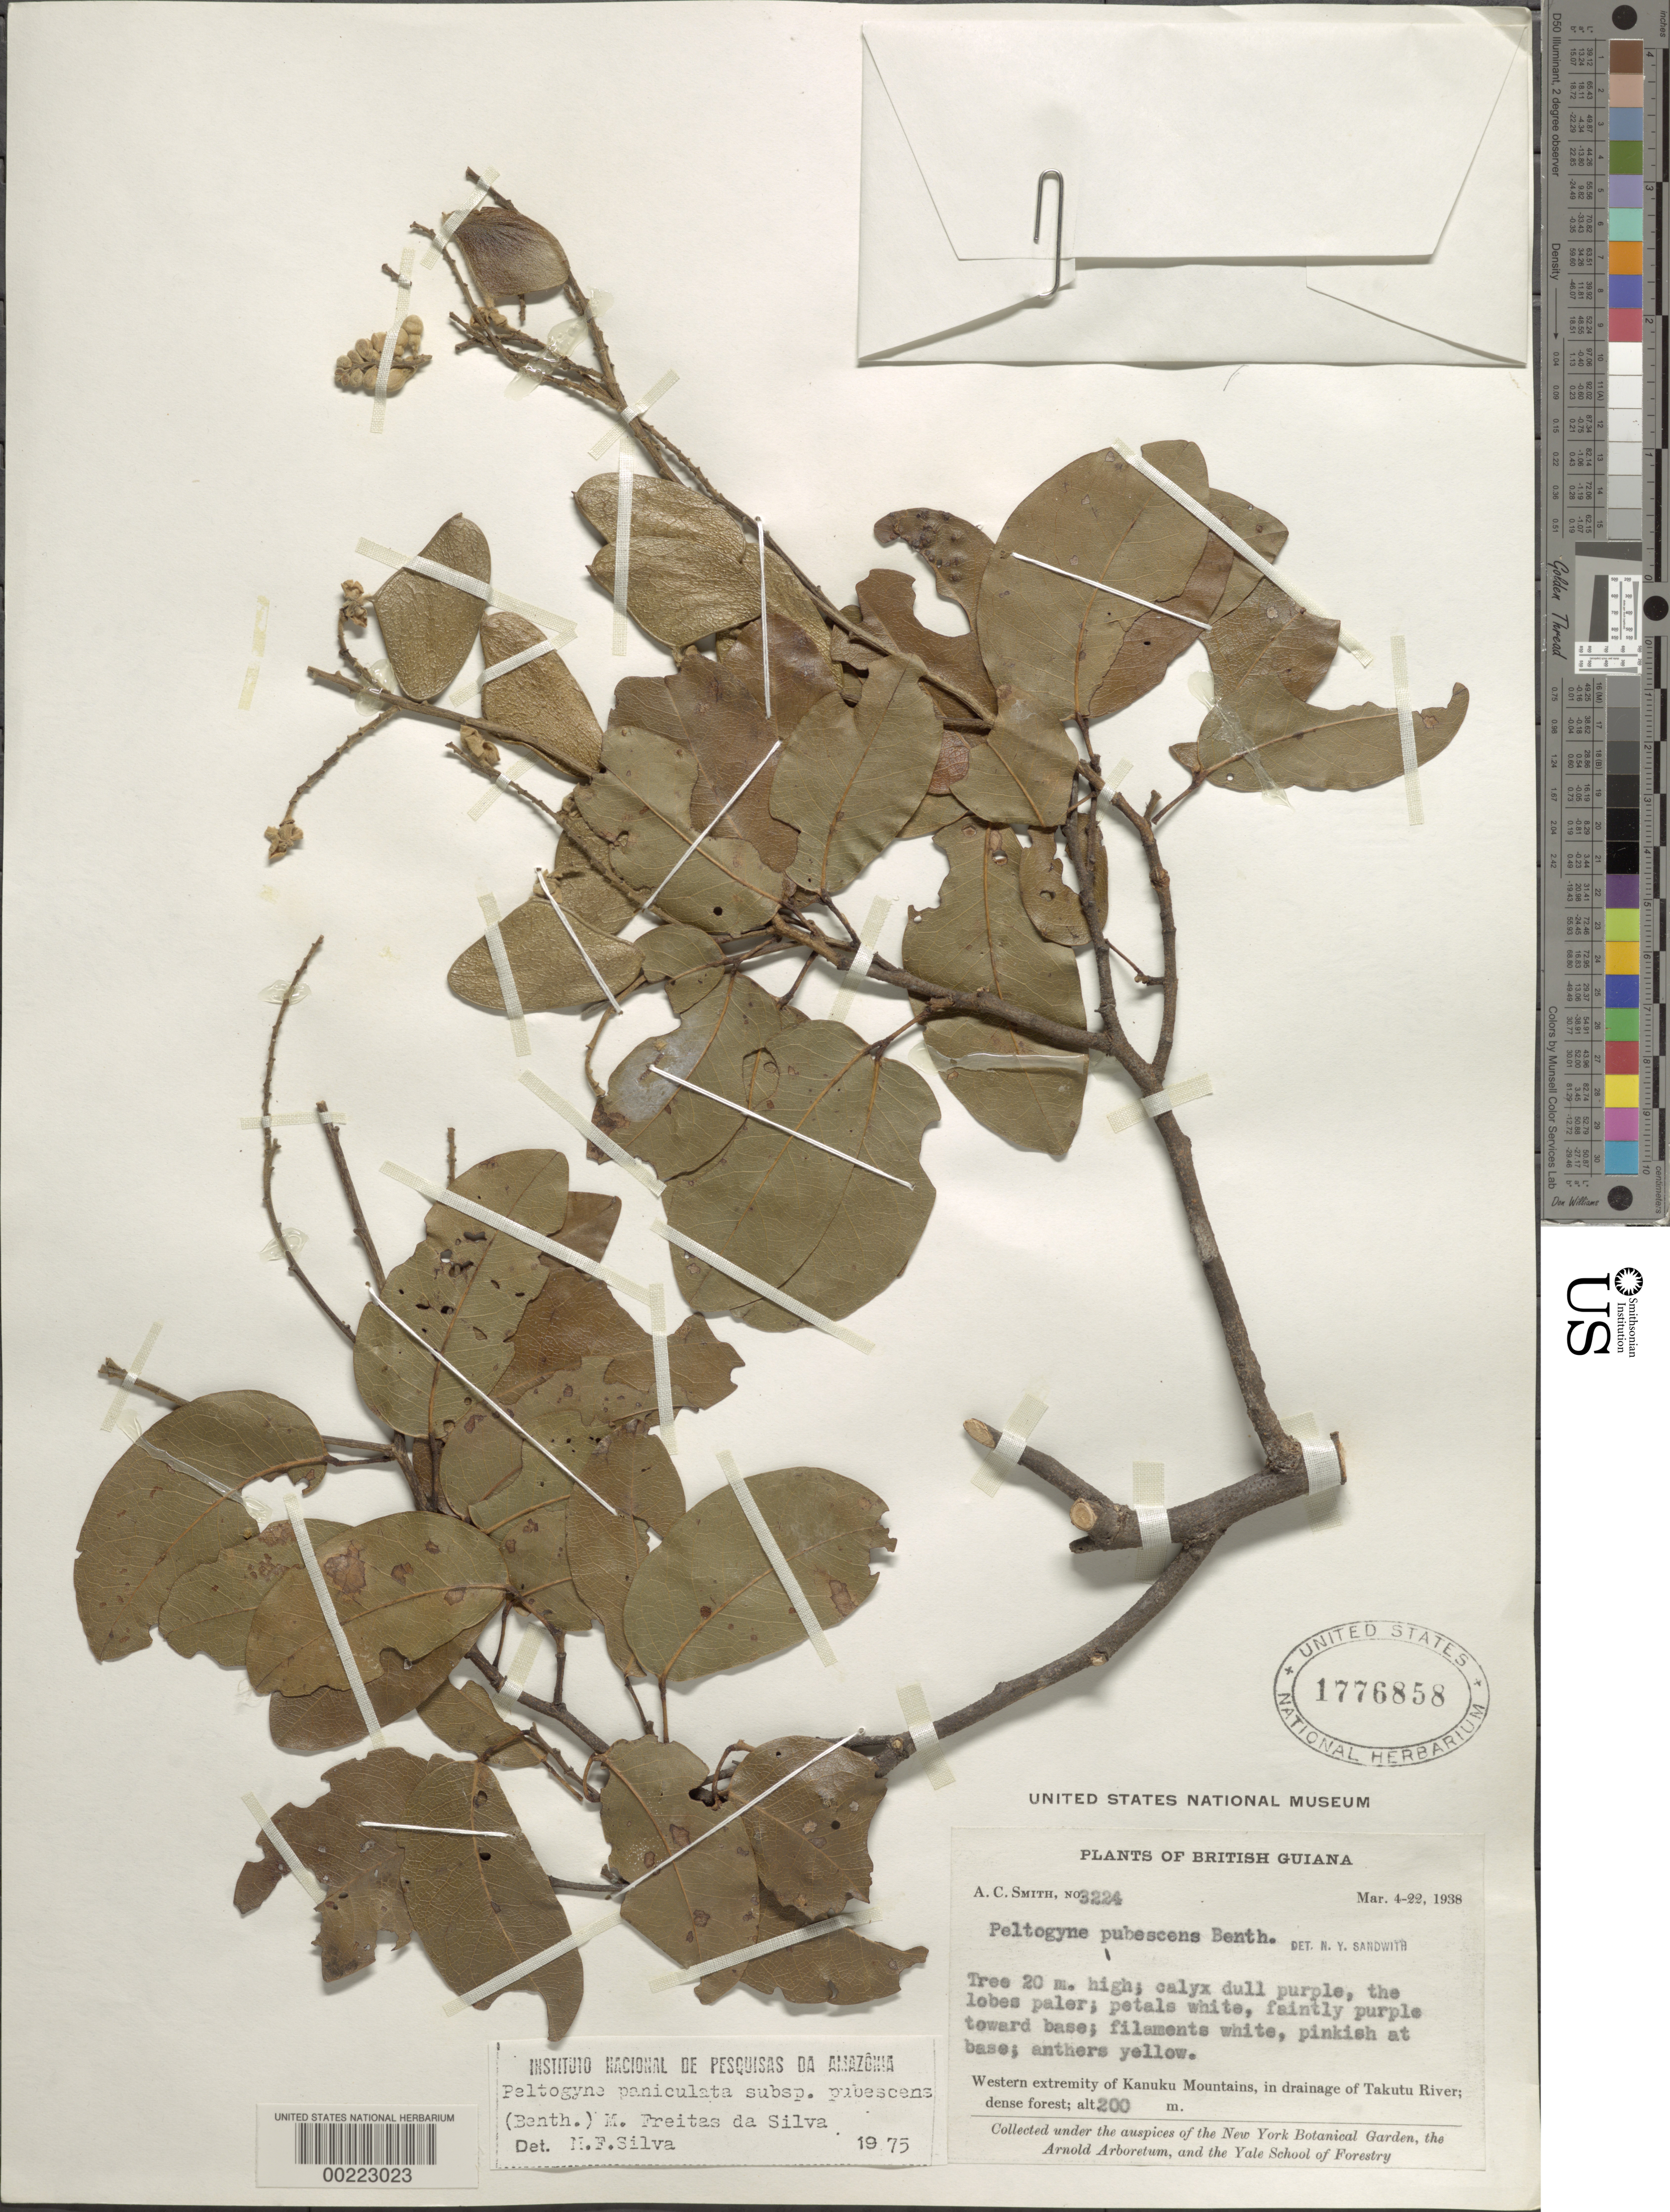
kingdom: Plantae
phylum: Tracheophyta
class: Magnoliopsida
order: Fabales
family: Fabaceae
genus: Peltogyne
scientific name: Peltogyne paniculata subsp. pubescens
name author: (Benth.) M.F. Silva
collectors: A. C. Smith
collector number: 3224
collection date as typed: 04 Mar 1938 to 22 Mar 1938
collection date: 1938-03-04/1938-03-22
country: Guyana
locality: Western extremity of kanuku mountains, in drainage of takutu river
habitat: Dense forest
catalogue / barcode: US 1776858